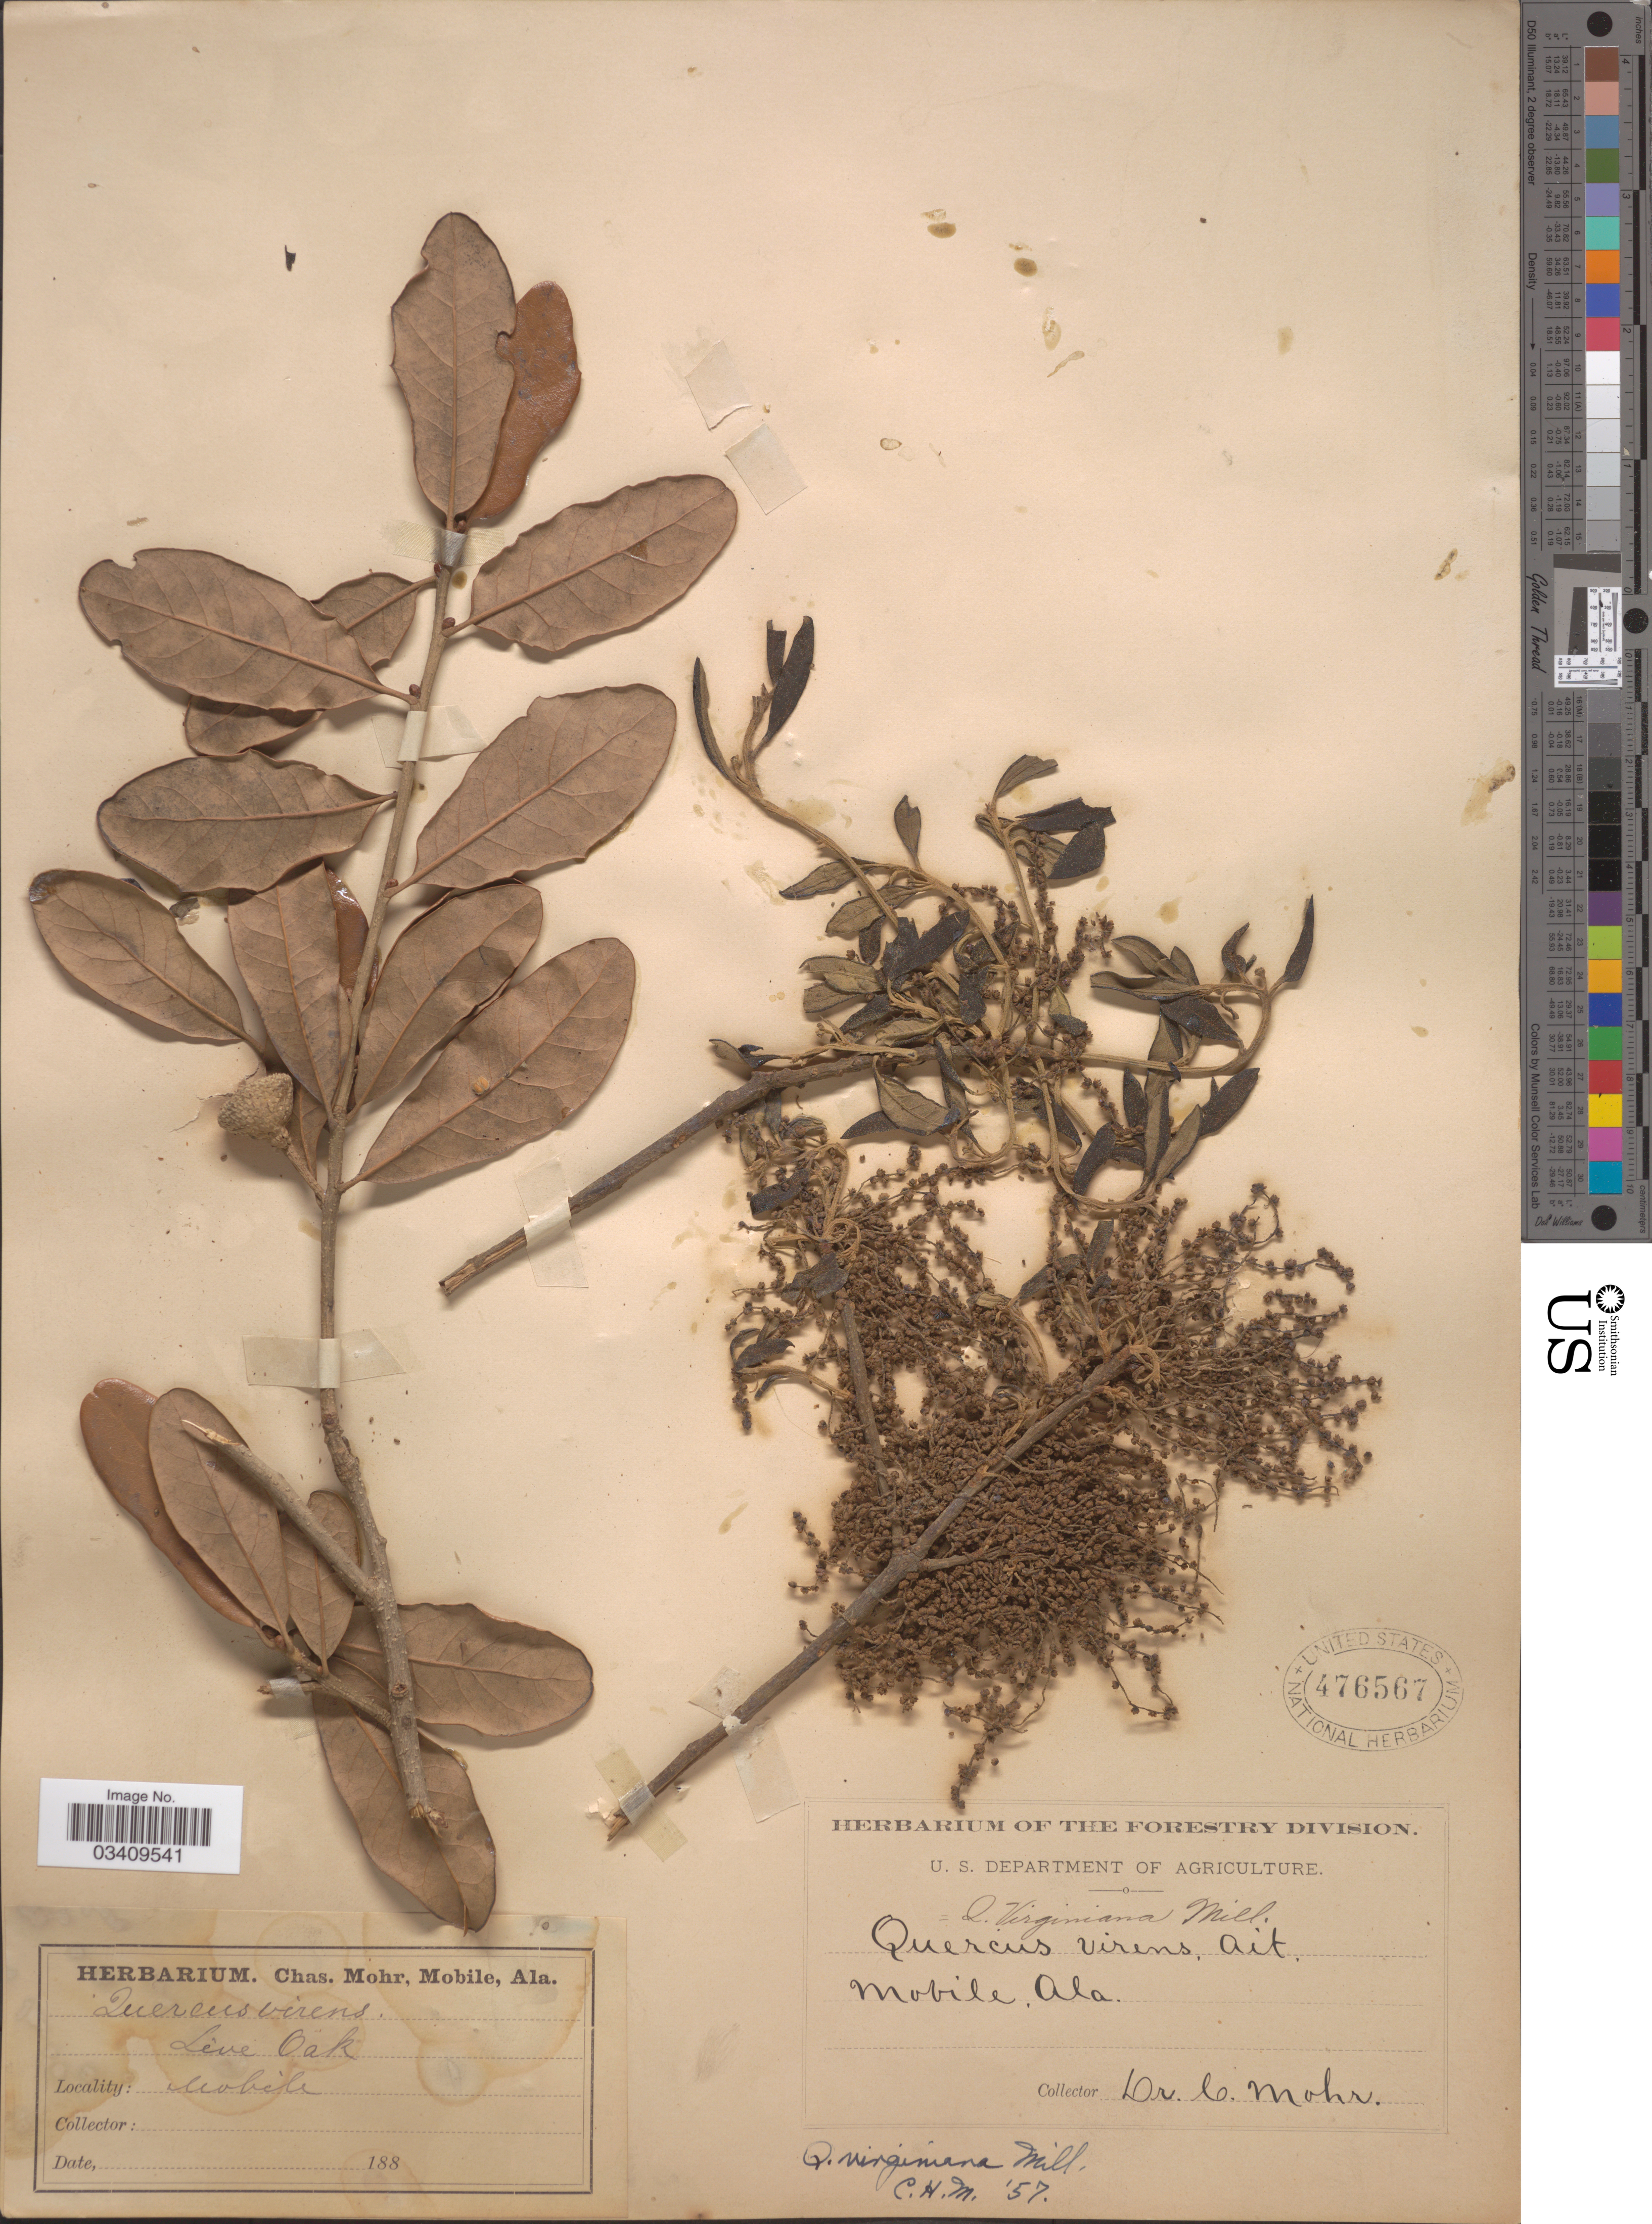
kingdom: Plantae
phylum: Tracheophyta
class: Magnoliopsida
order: Fagales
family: Fagaceae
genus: Quercus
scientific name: Quercus virginiana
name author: Mill.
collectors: Mohr, C. T. (herbarium)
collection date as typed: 188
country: United States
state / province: Alabama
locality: Mobile.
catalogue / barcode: US 476567